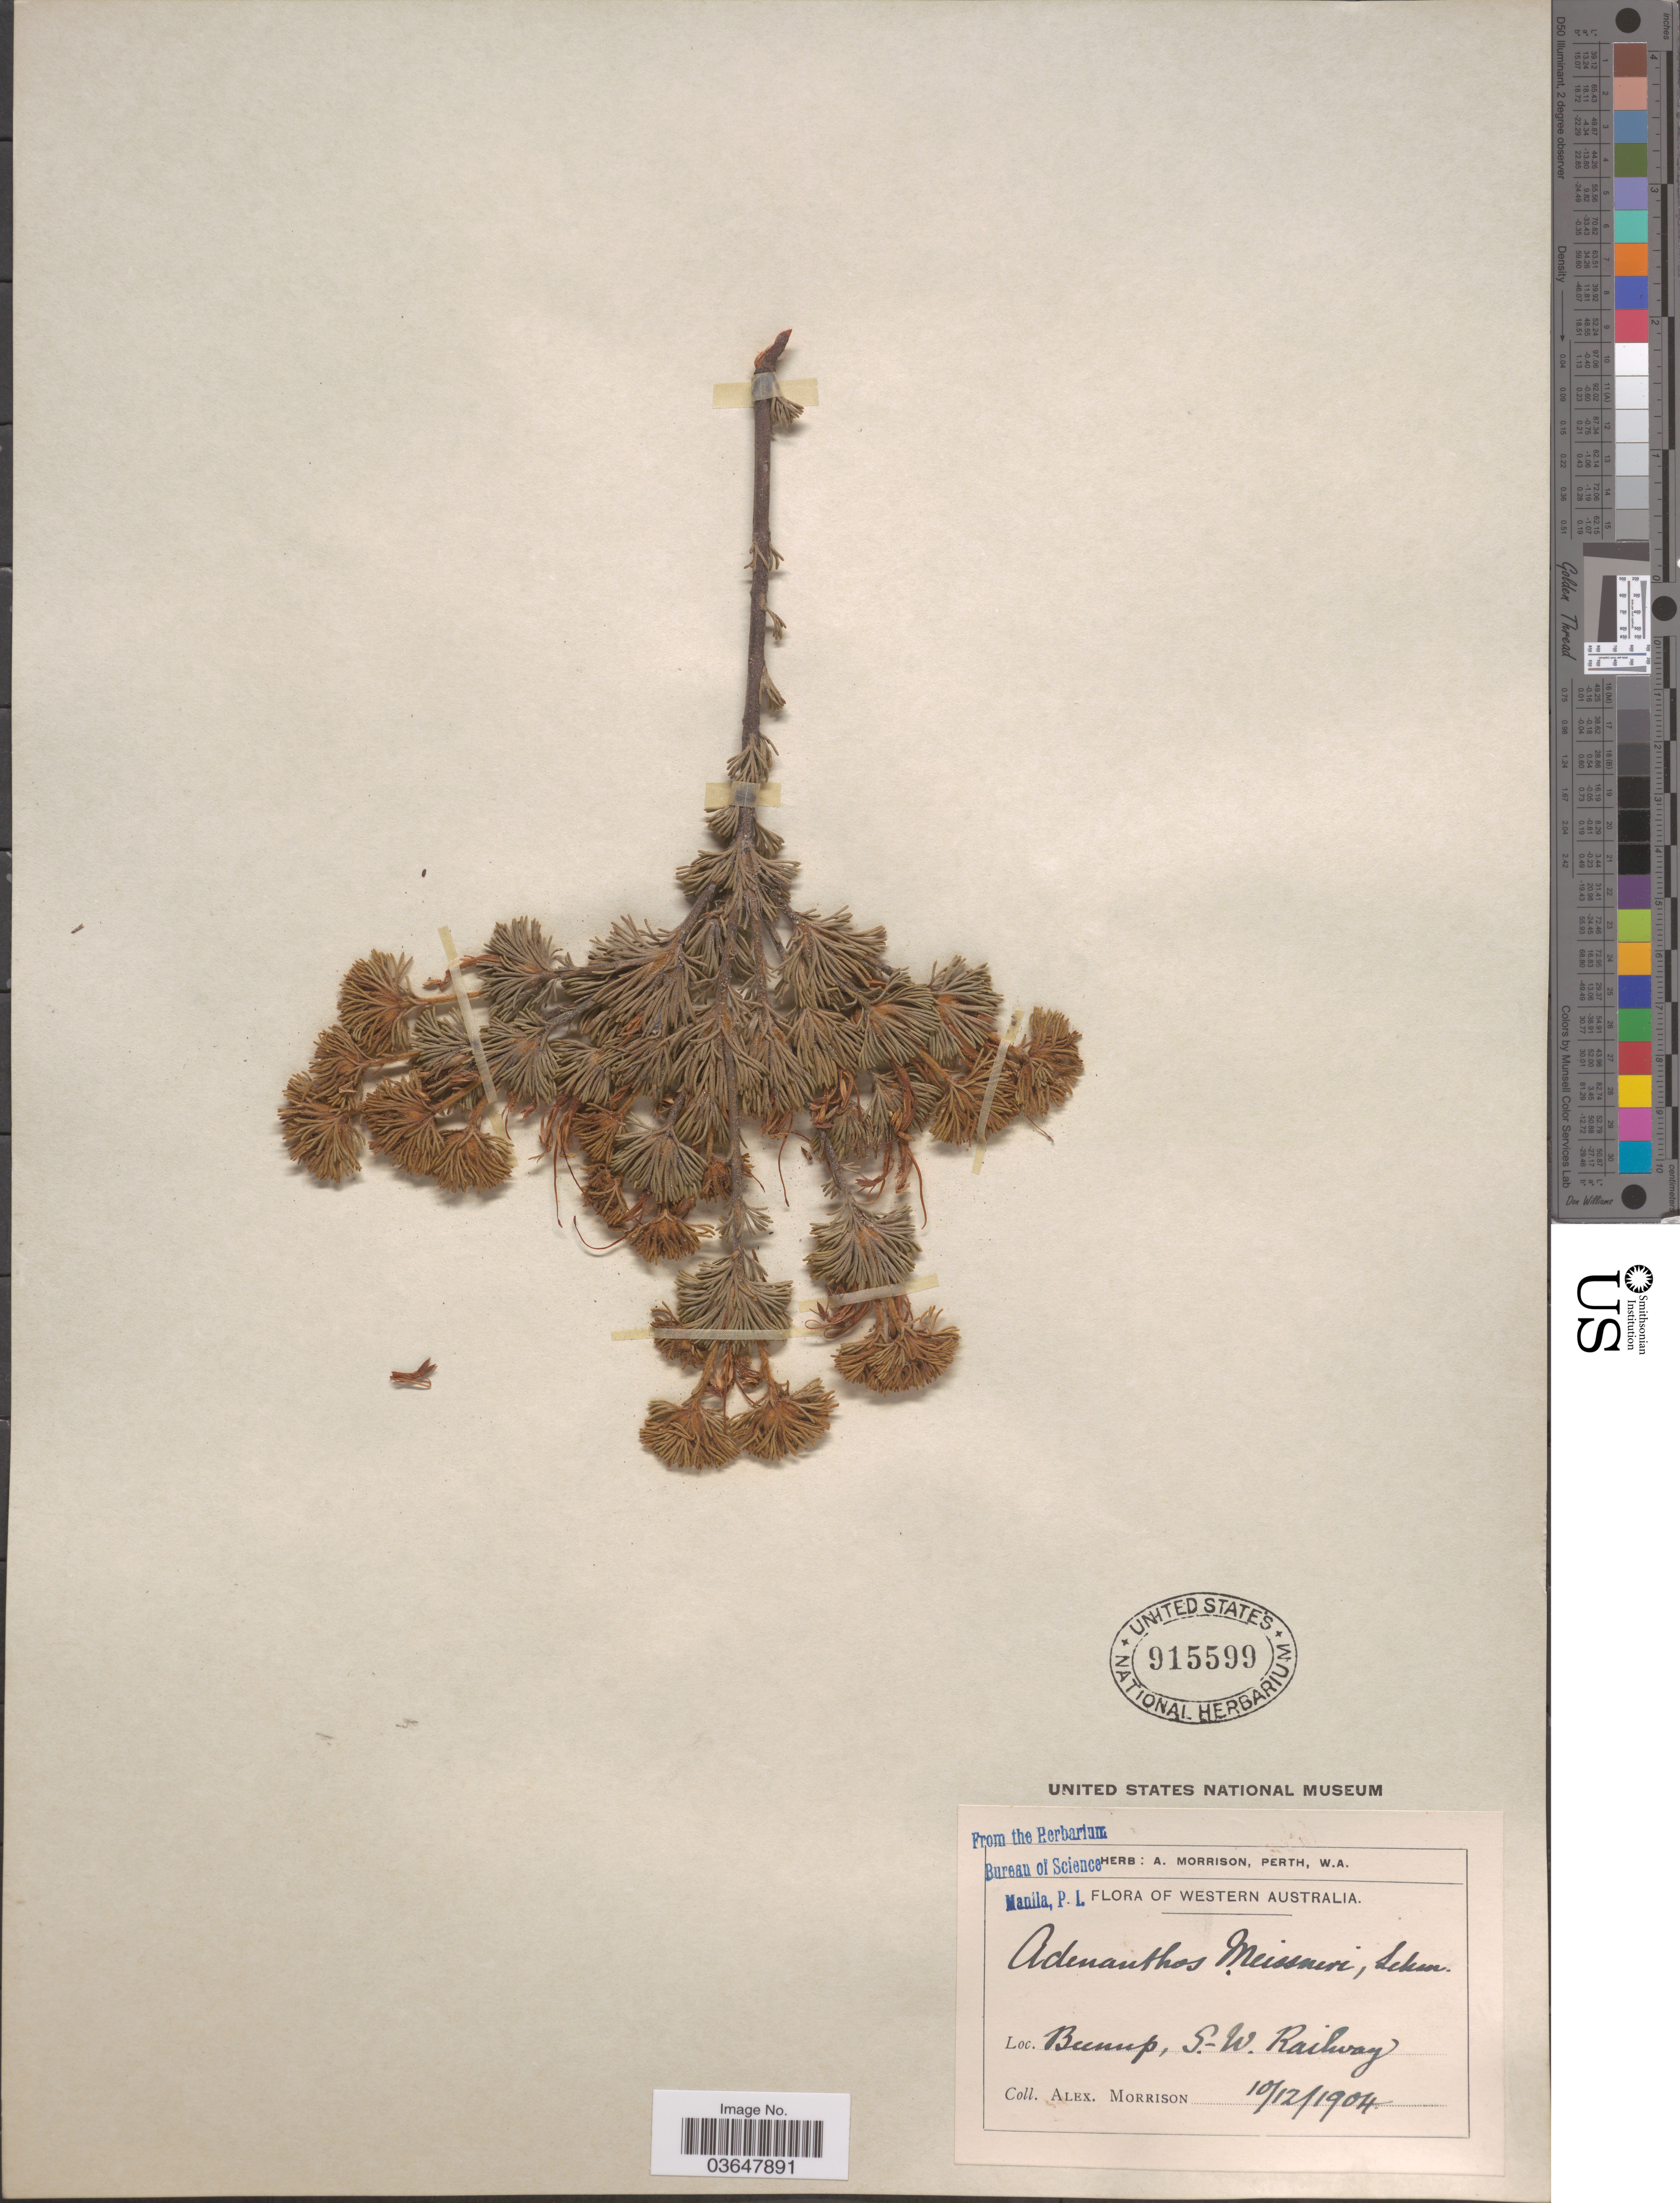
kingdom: Plantae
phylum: Tracheophyta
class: Magnoliopsida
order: Proteales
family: Proteaceae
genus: Adenanthos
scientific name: Adenanthos meissneri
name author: Lehm.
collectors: A. Morrison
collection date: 1904-12-10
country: Australia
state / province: Western Australia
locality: Bunup, S-W. Railway.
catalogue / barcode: US 915599